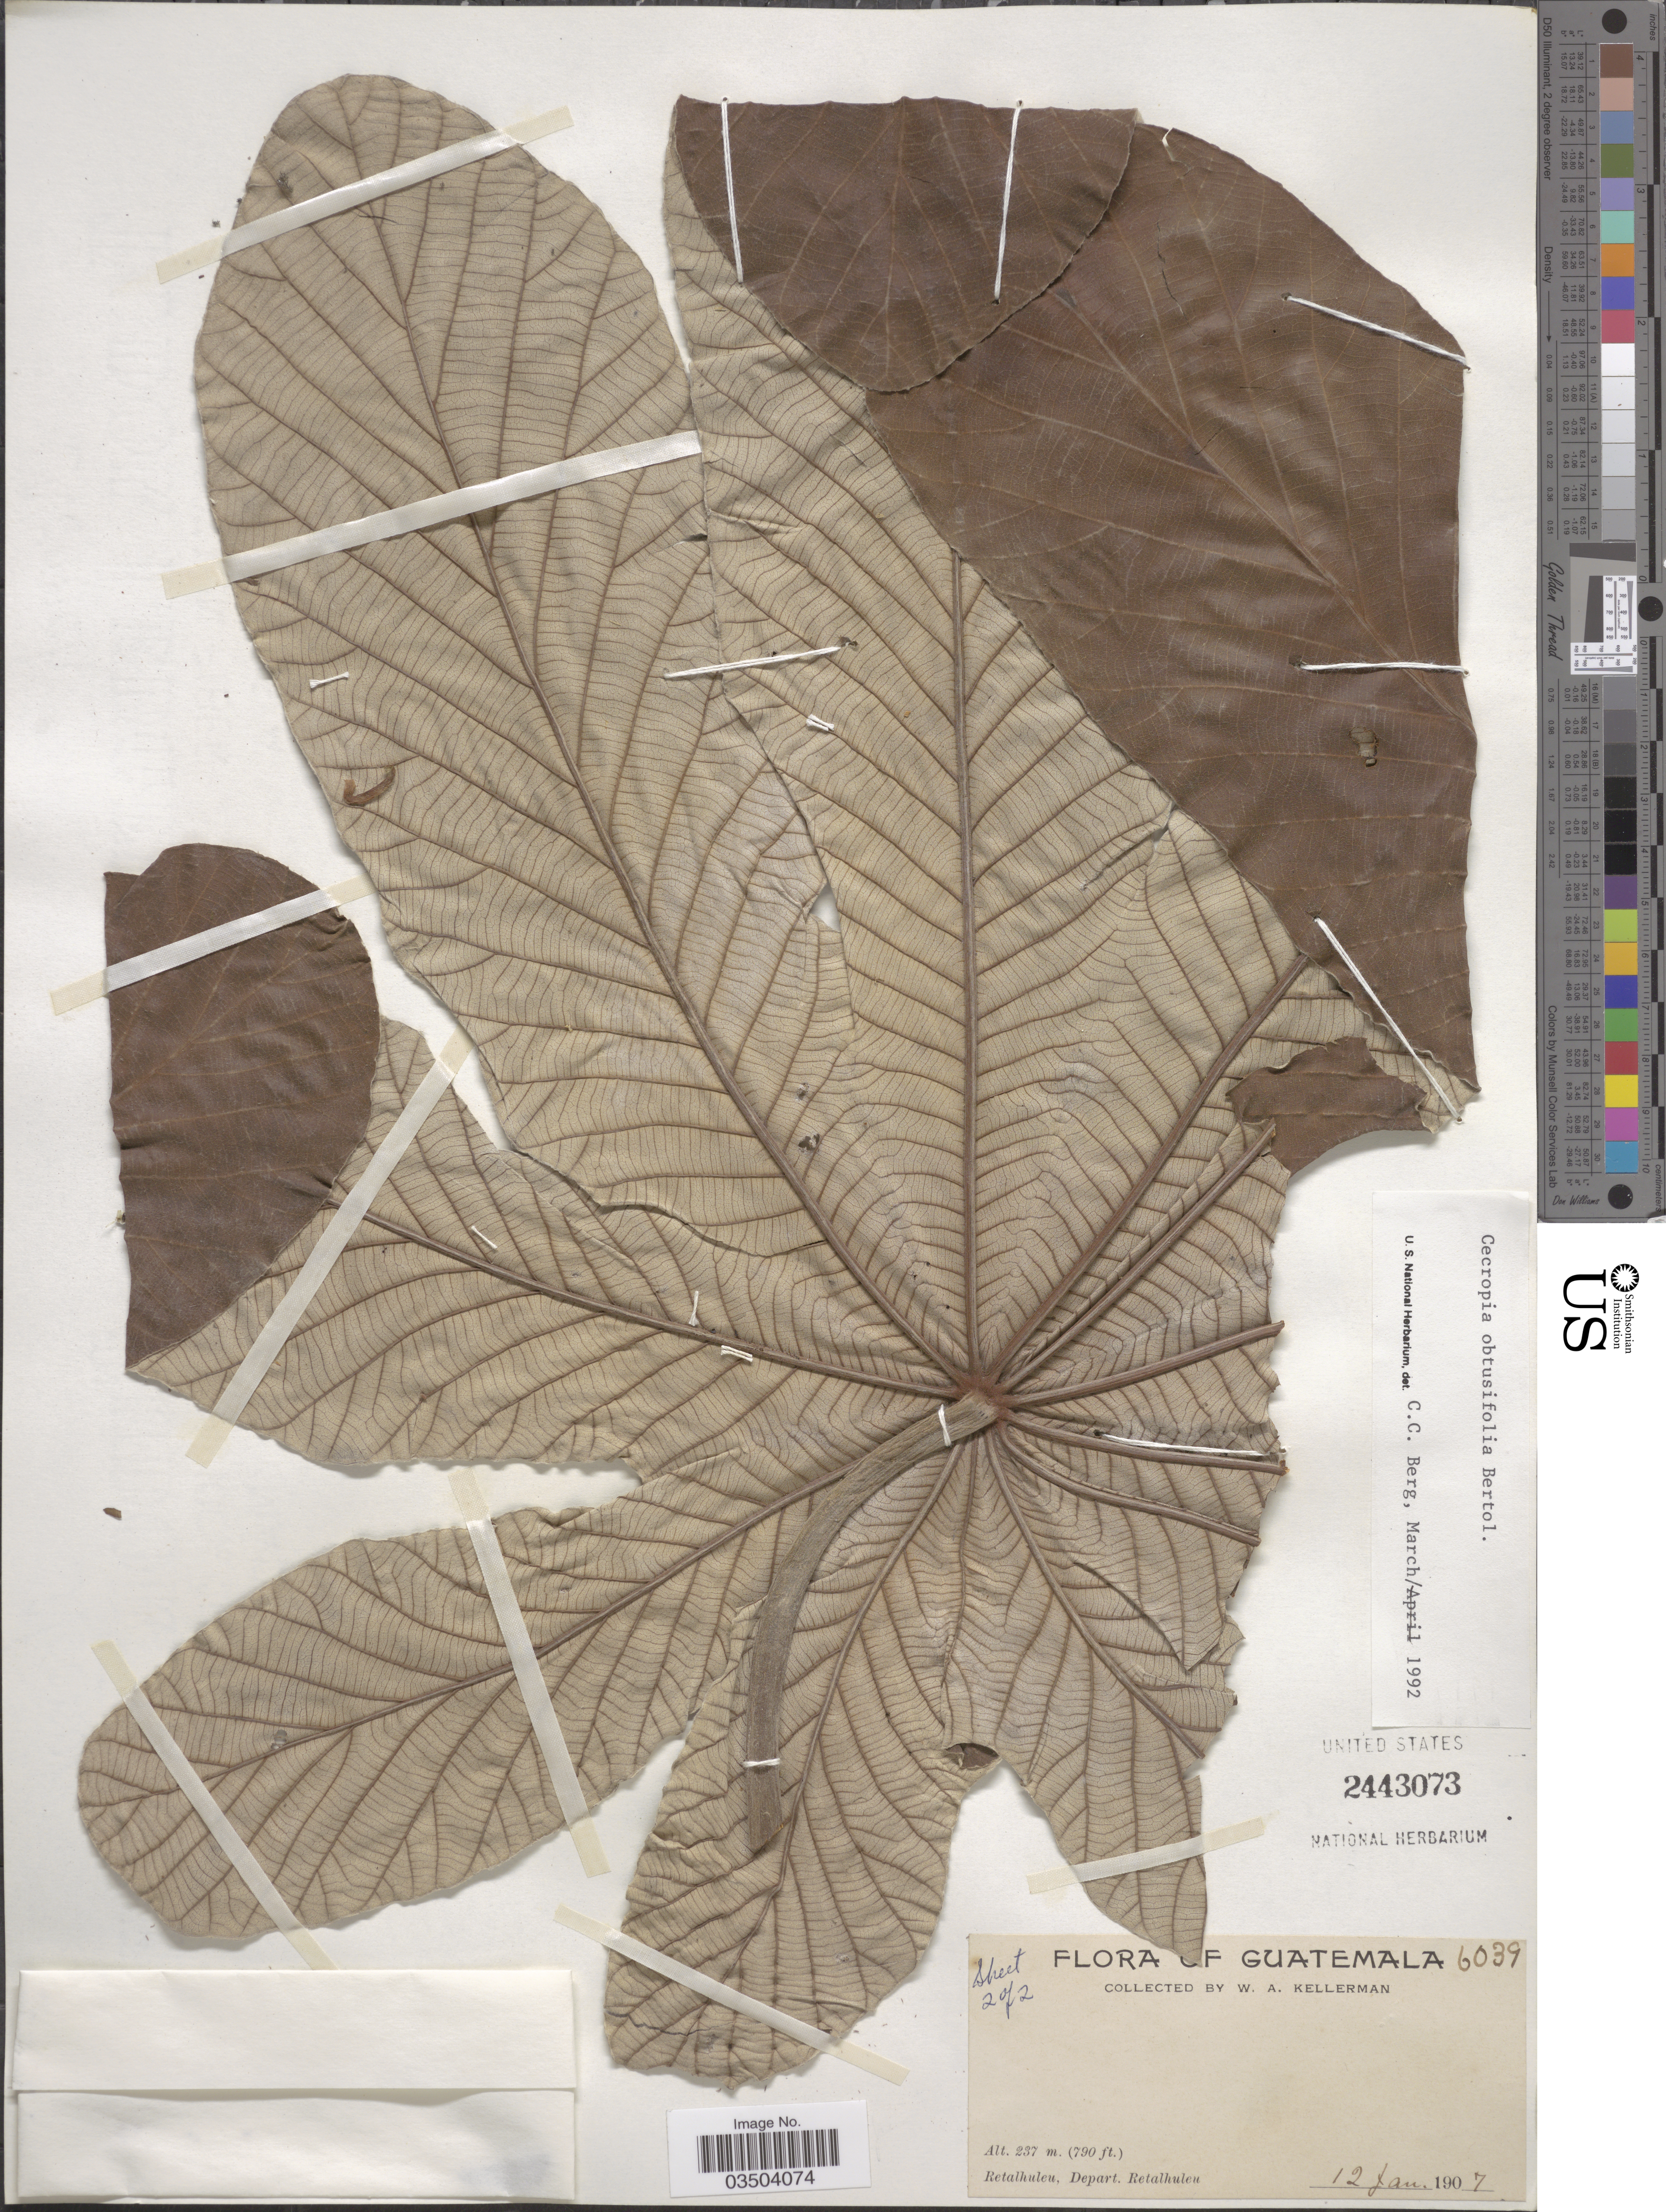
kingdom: Plantae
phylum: Tracheophyta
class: Magnoliopsida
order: Rosales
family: Urticaceae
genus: Cecropia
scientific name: Cecropia obtusifolia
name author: Bertol.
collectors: W. Kellerman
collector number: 6039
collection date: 1907-01-12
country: Guatemala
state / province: Retalhuleu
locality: Retalhuleu, Depart. Retalhuleu.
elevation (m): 237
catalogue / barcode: US 2443073